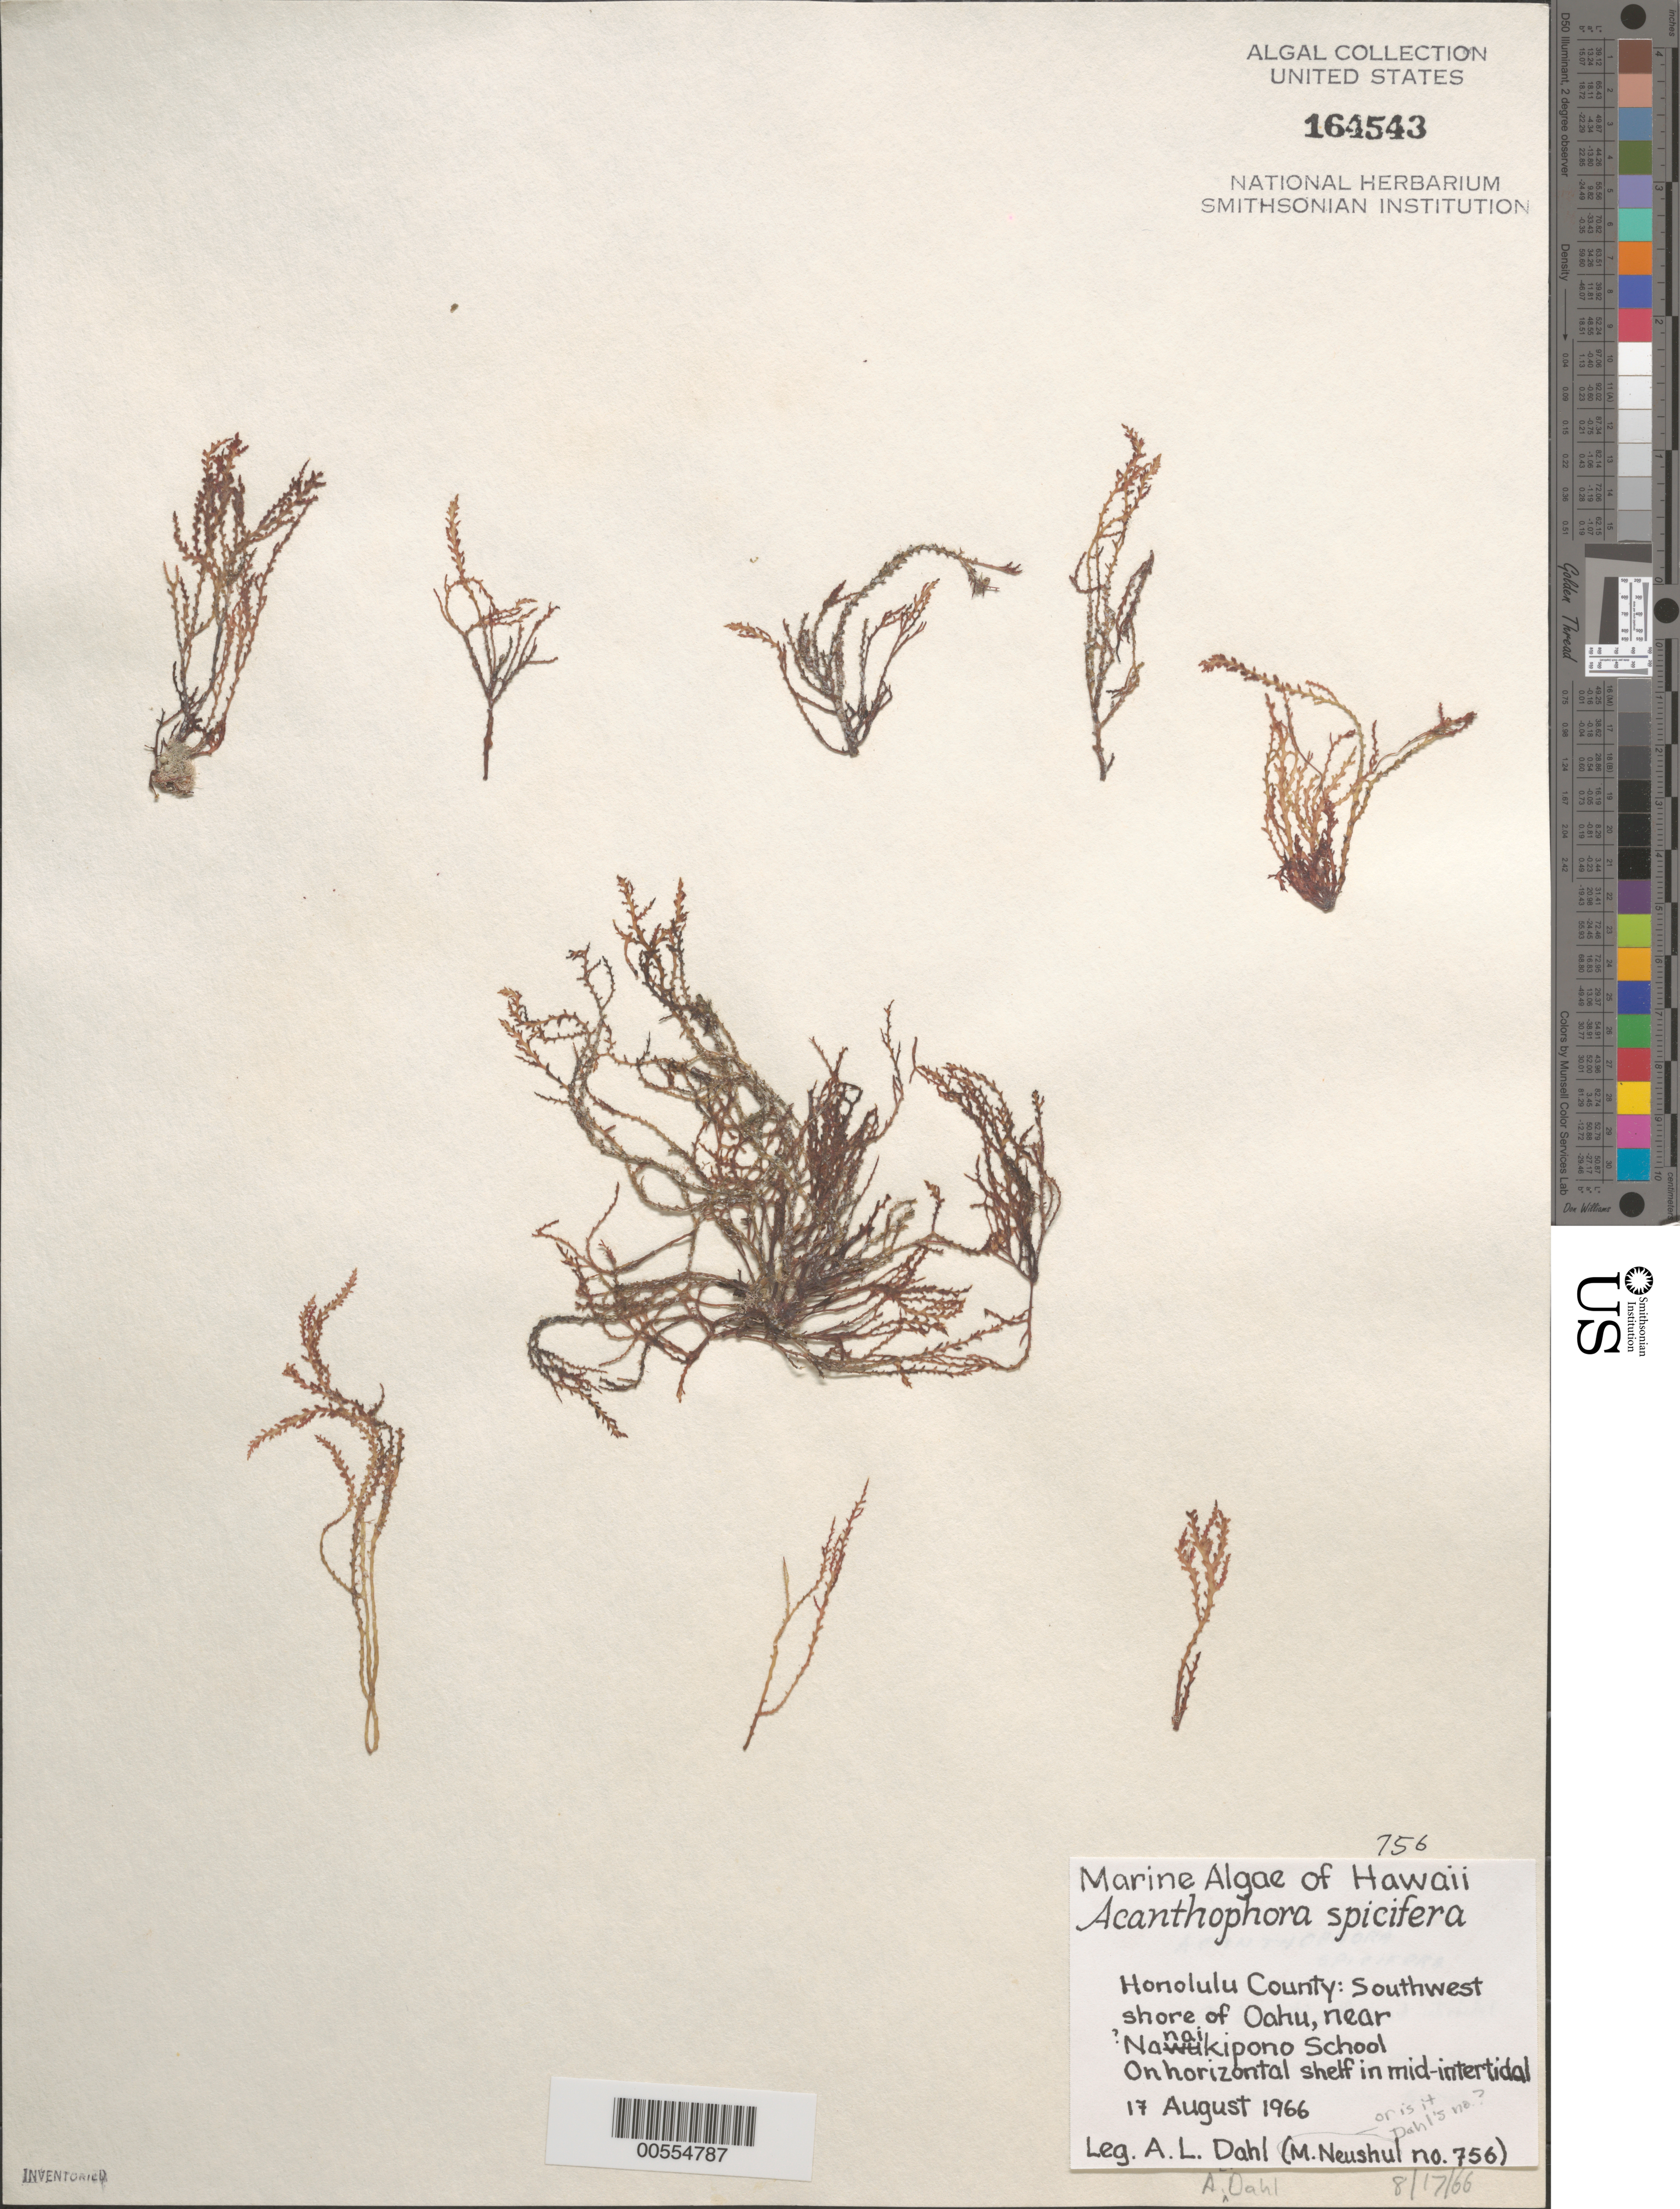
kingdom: Plantae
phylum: Rhodophyta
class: Florideophyceae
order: Ceramiales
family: Rhodomelaceae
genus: Acanthophora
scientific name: Acanthophora spicifera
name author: (Vahl) Børgesen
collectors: A. Dahl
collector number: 756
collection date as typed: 17 Aug 1966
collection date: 1966-08-17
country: United States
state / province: Hawaii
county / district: Honolulu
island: Oahu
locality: Near Nanaikipono School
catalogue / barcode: US 164543